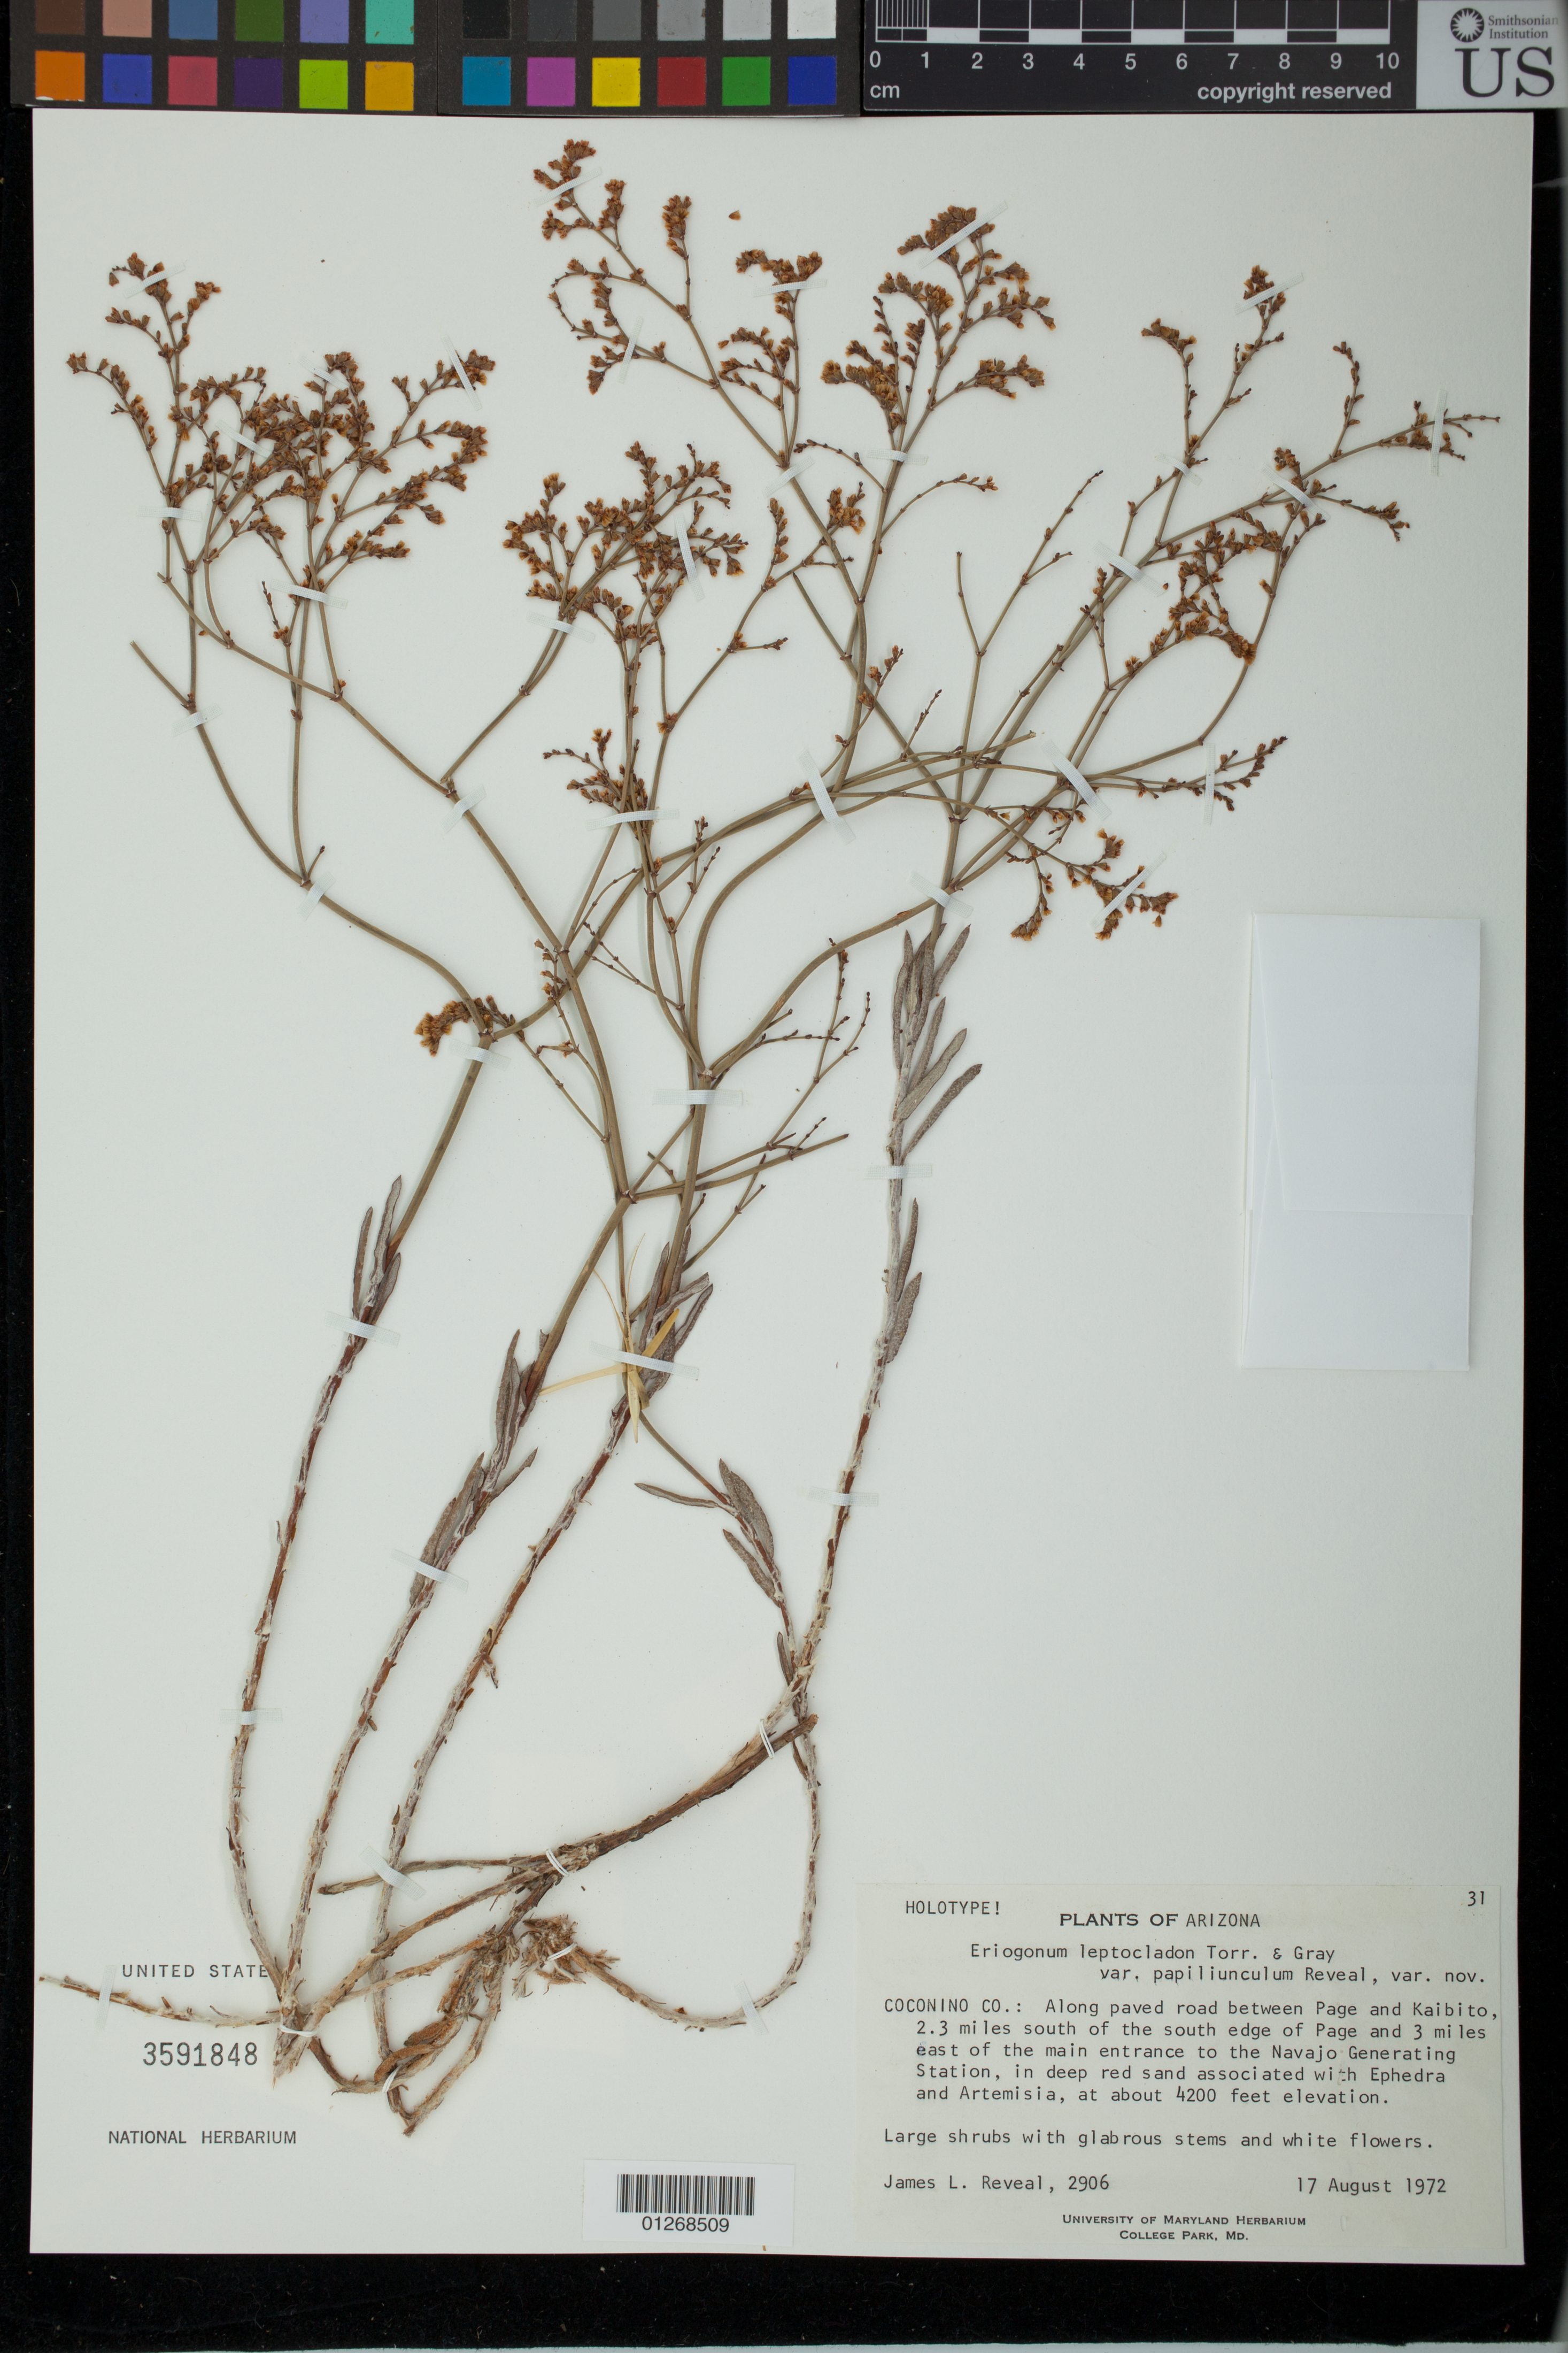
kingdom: Plantae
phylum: Tracheophyta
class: Magnoliopsida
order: Caryophyllales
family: Polygonaceae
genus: Eriogonum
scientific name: Eriogonum leptocladon var. papiliunculi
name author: Reveal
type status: Type Collection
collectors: J. L. Reveal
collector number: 2906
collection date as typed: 17 Aug 1972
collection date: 1972-08-17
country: United States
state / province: Arizona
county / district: Coconino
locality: Coconino Co.: Along road between Page and Kaibito, 2.3 miles south of the south edge of Paage and 3 miles east of the main entrance to the Navajo Generating Station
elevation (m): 1280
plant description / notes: One of 2 duplicates of the same collection (Reveal 2906, USNH 2902398 & USNH 3591848), received & mounted at different times, both labeled as "HOLOTYPE!"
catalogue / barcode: US 3591848